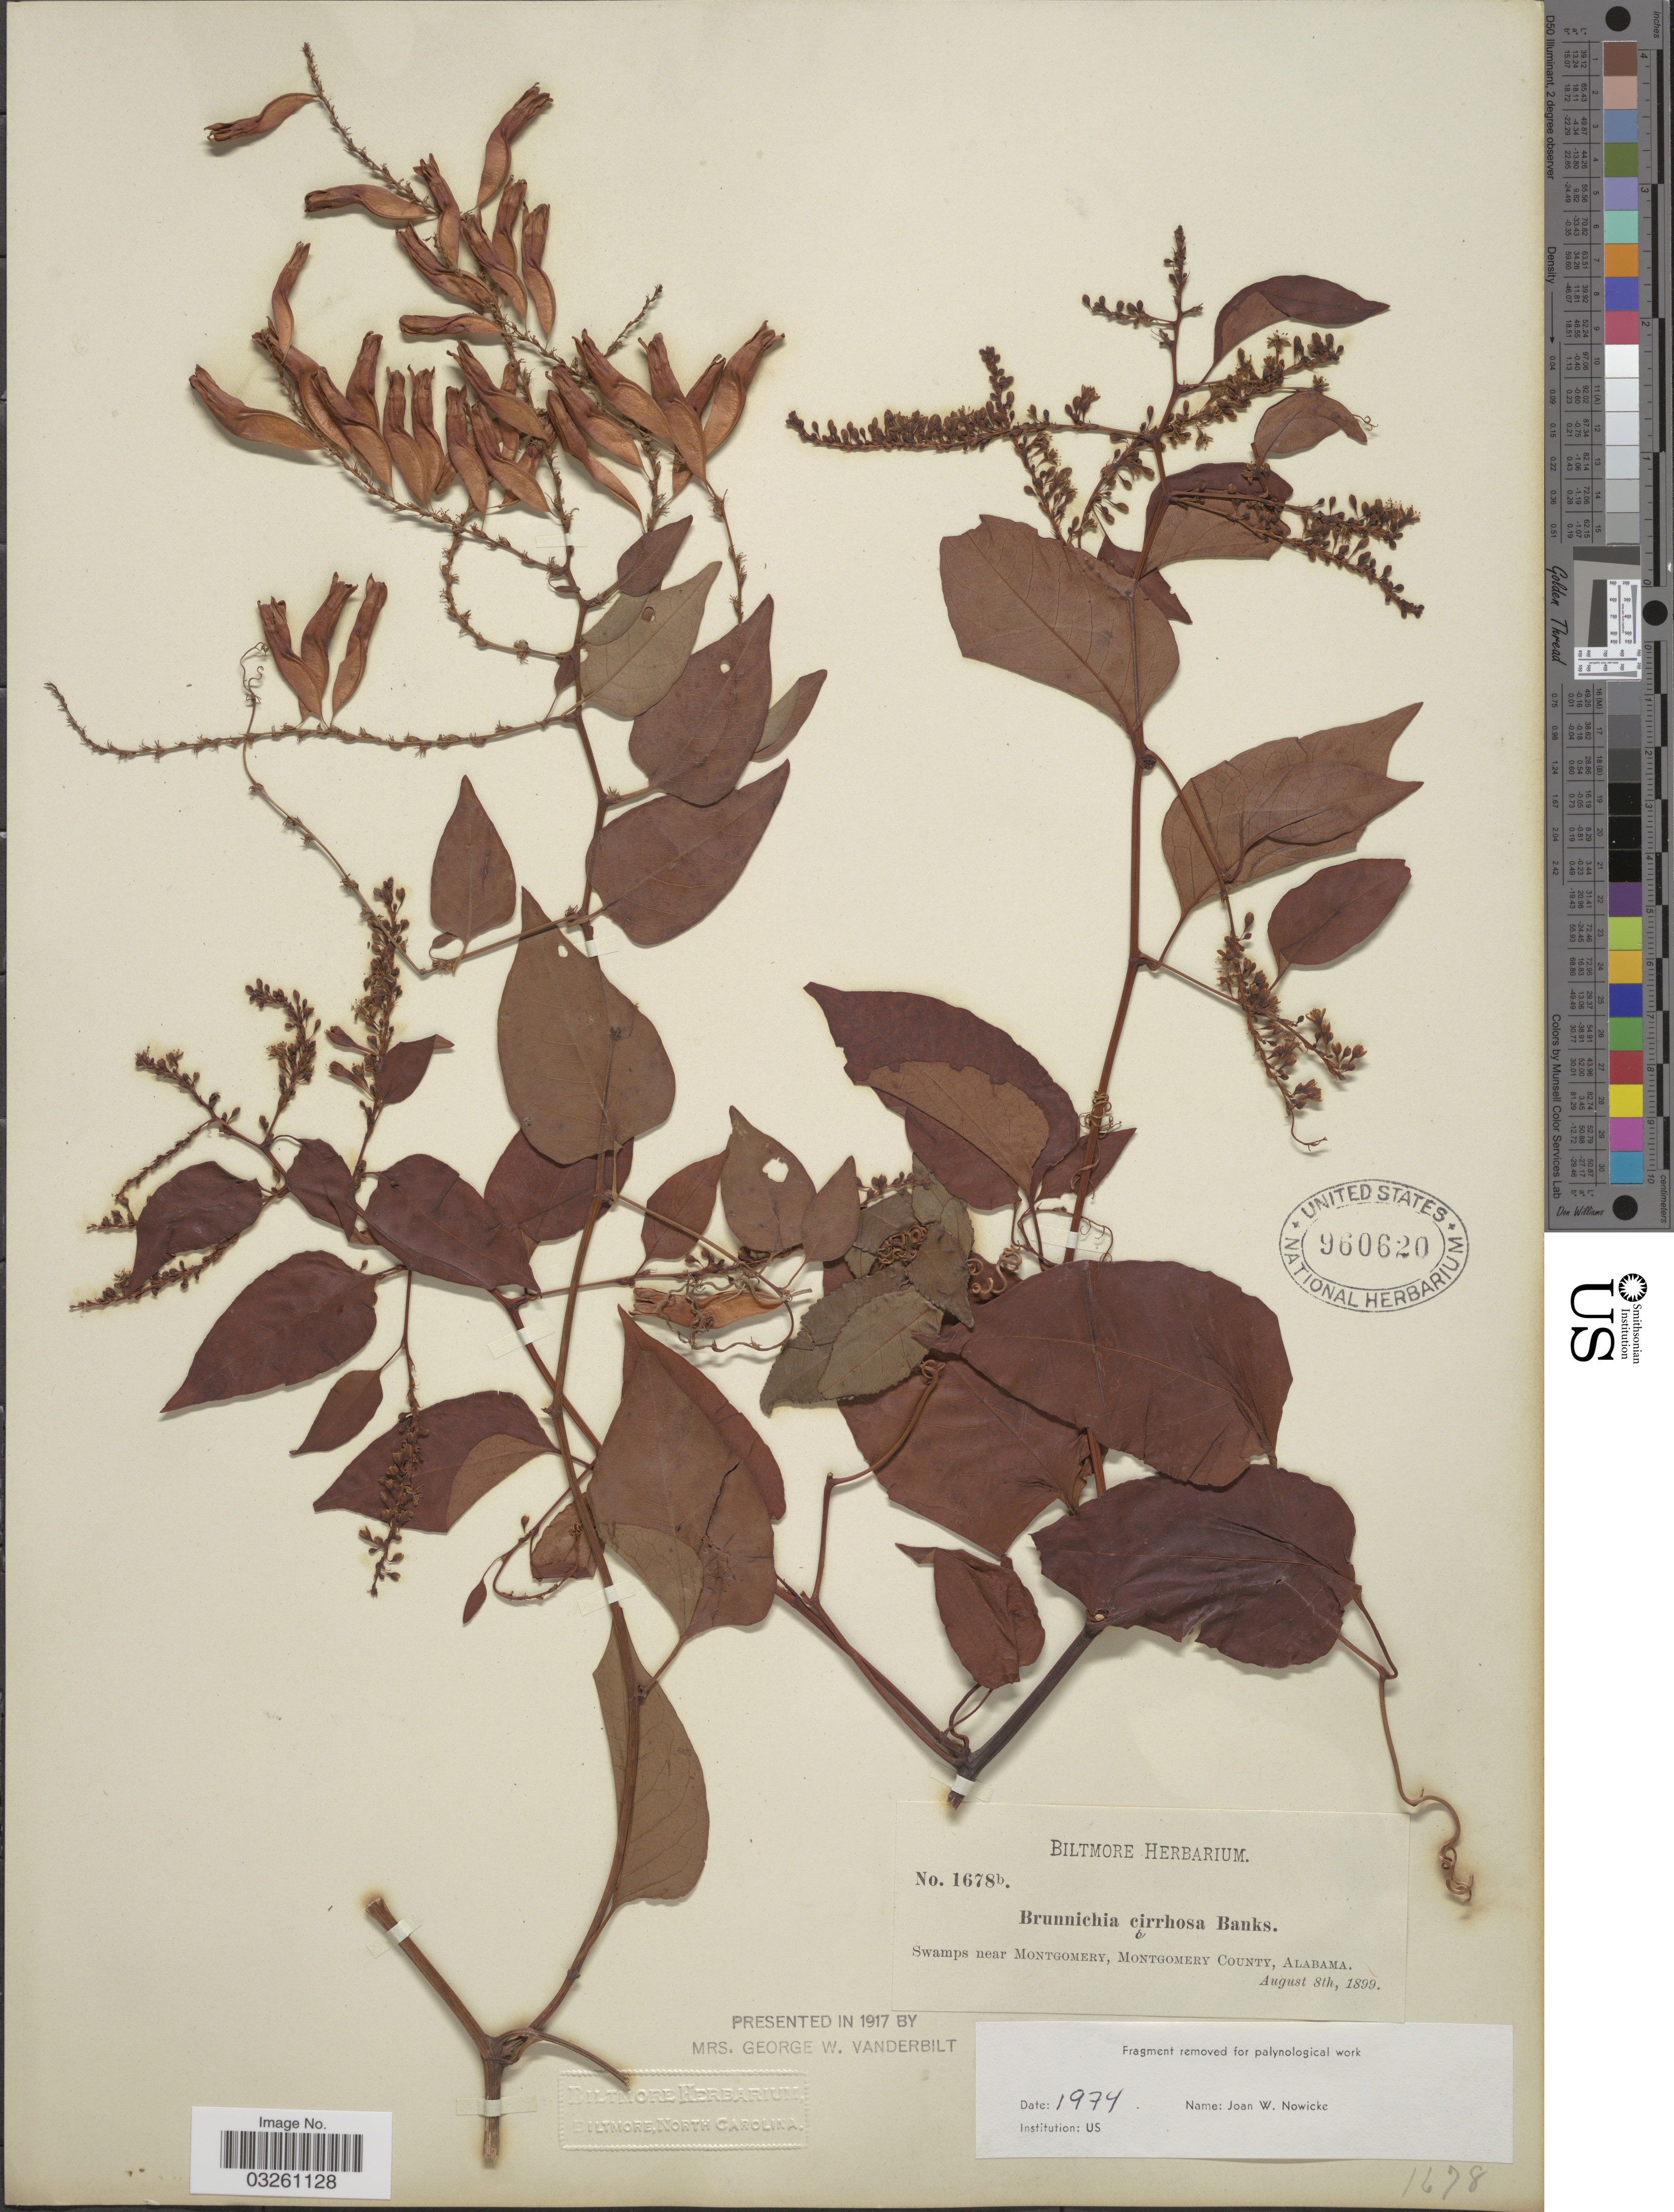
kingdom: Plantae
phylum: Tracheophyta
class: Magnoliopsida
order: Caryophyllales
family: Polygonaceae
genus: Brunnichia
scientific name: Brunnichia cirrhosa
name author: Gaertn.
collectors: ex herb. Biltmore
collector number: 1678b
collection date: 1899-08-08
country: United States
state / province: Alabama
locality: Swamps near Montgomery, Montgomery County.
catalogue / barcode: US 960620